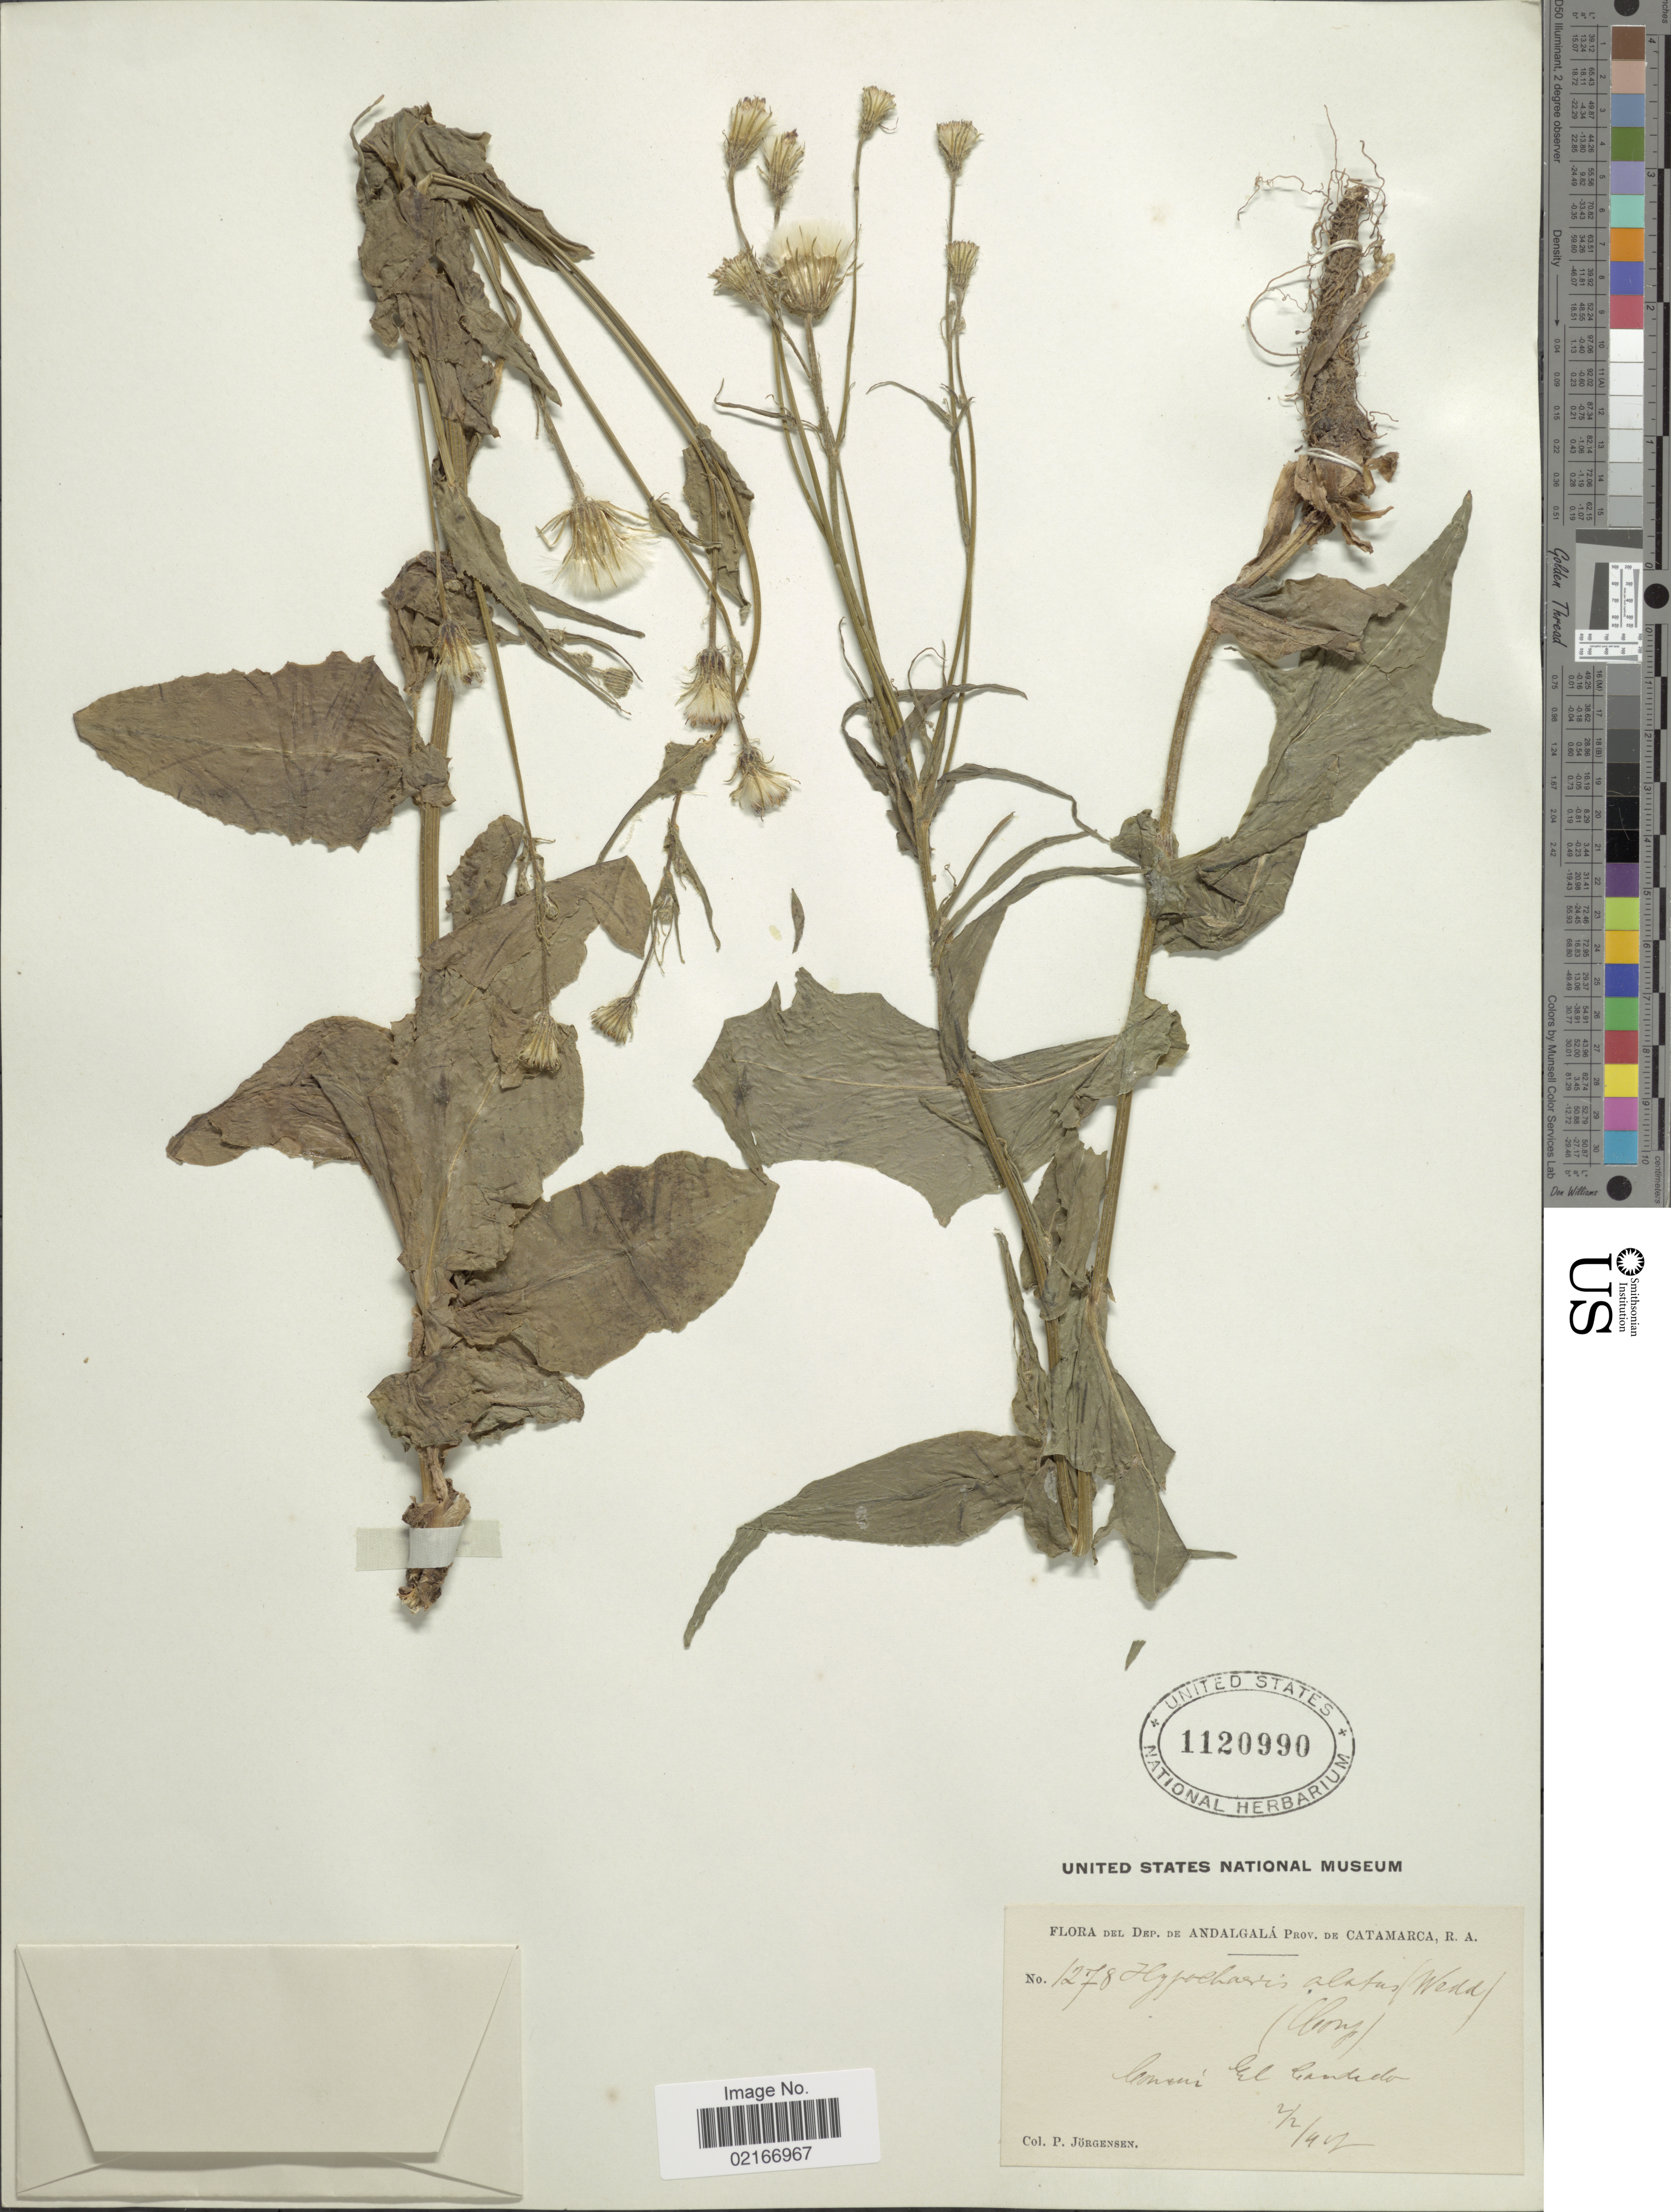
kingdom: Plantae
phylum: Tracheophyta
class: Magnoliopsida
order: Asterales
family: Asteraceae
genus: Hypochaeris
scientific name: Hypochaeris sp.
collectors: P. Jörgensen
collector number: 1278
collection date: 1912-02-02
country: Argentina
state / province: Catamarca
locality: Dep. de Andalgalá. Común El Candido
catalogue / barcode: US 1120990